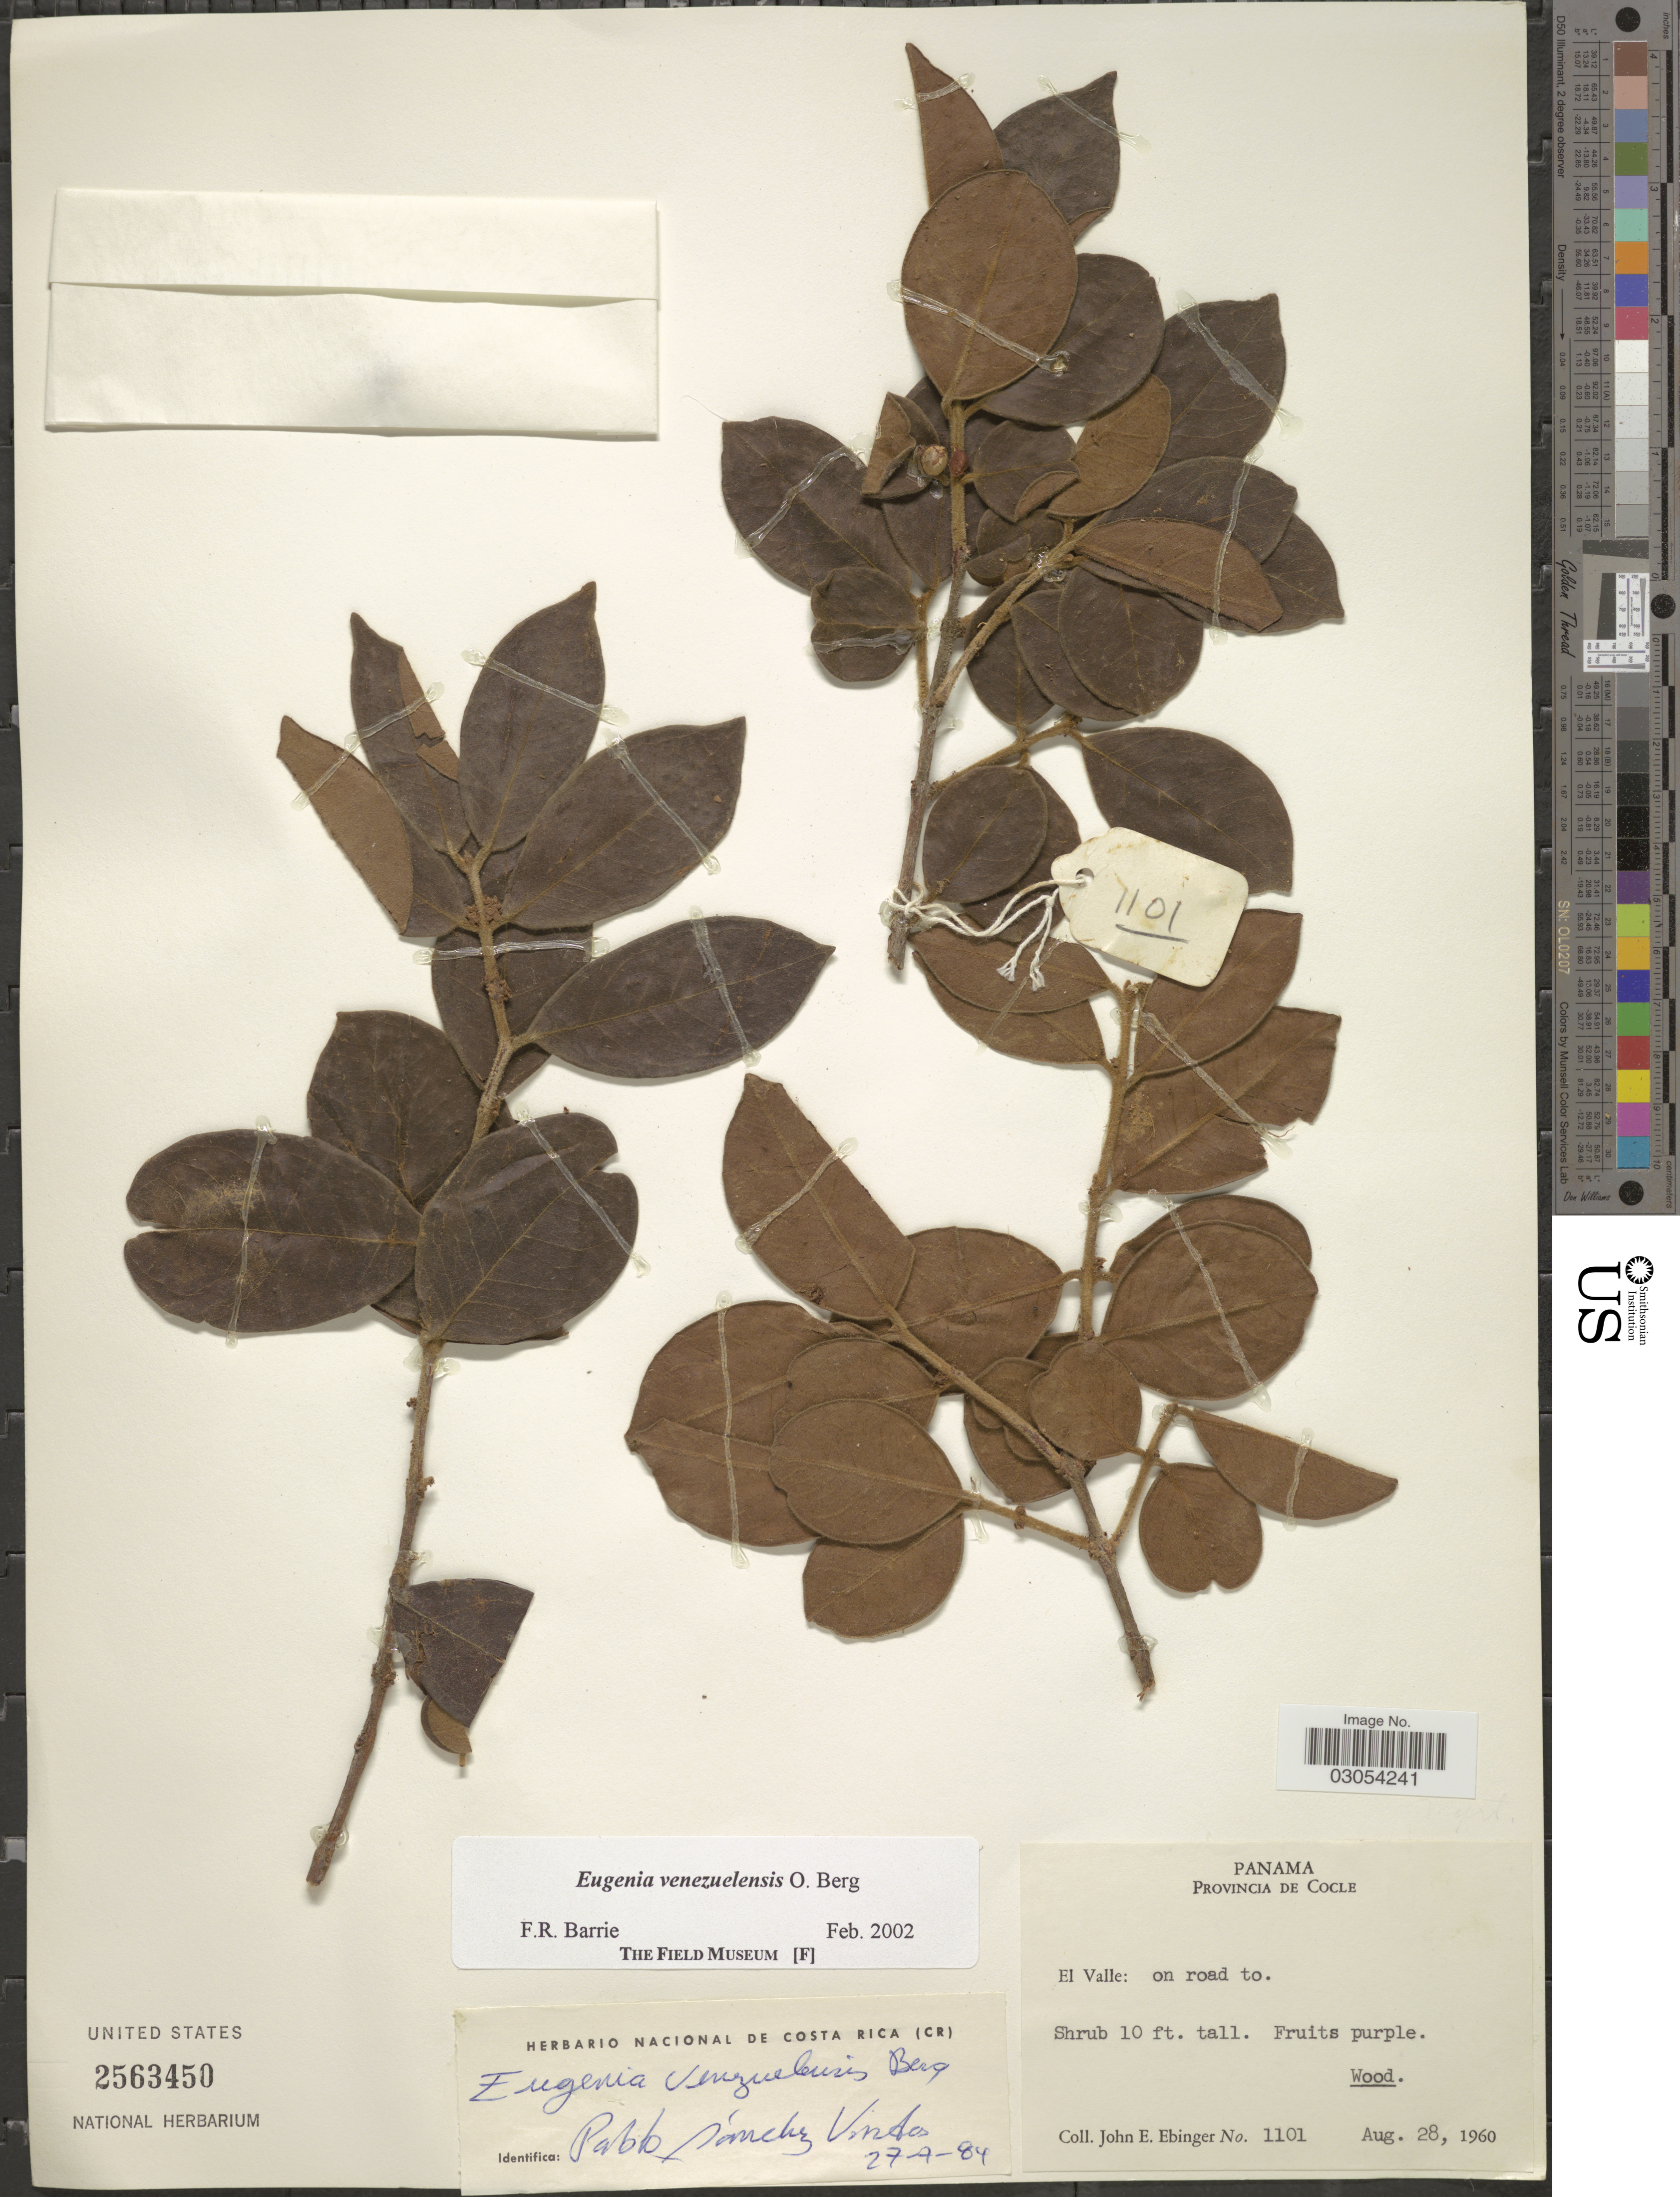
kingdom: Plantae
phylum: Tracheophyta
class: Magnoliopsida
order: Myrtales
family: Myrtaceae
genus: Eugenia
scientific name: Eugenia venezuelensis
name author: O. Berg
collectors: J. Ebinger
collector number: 1101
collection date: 1960-08-28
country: Panama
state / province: Coclé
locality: Provincia de Cocle. El Valle: on road to.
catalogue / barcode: US 2563450